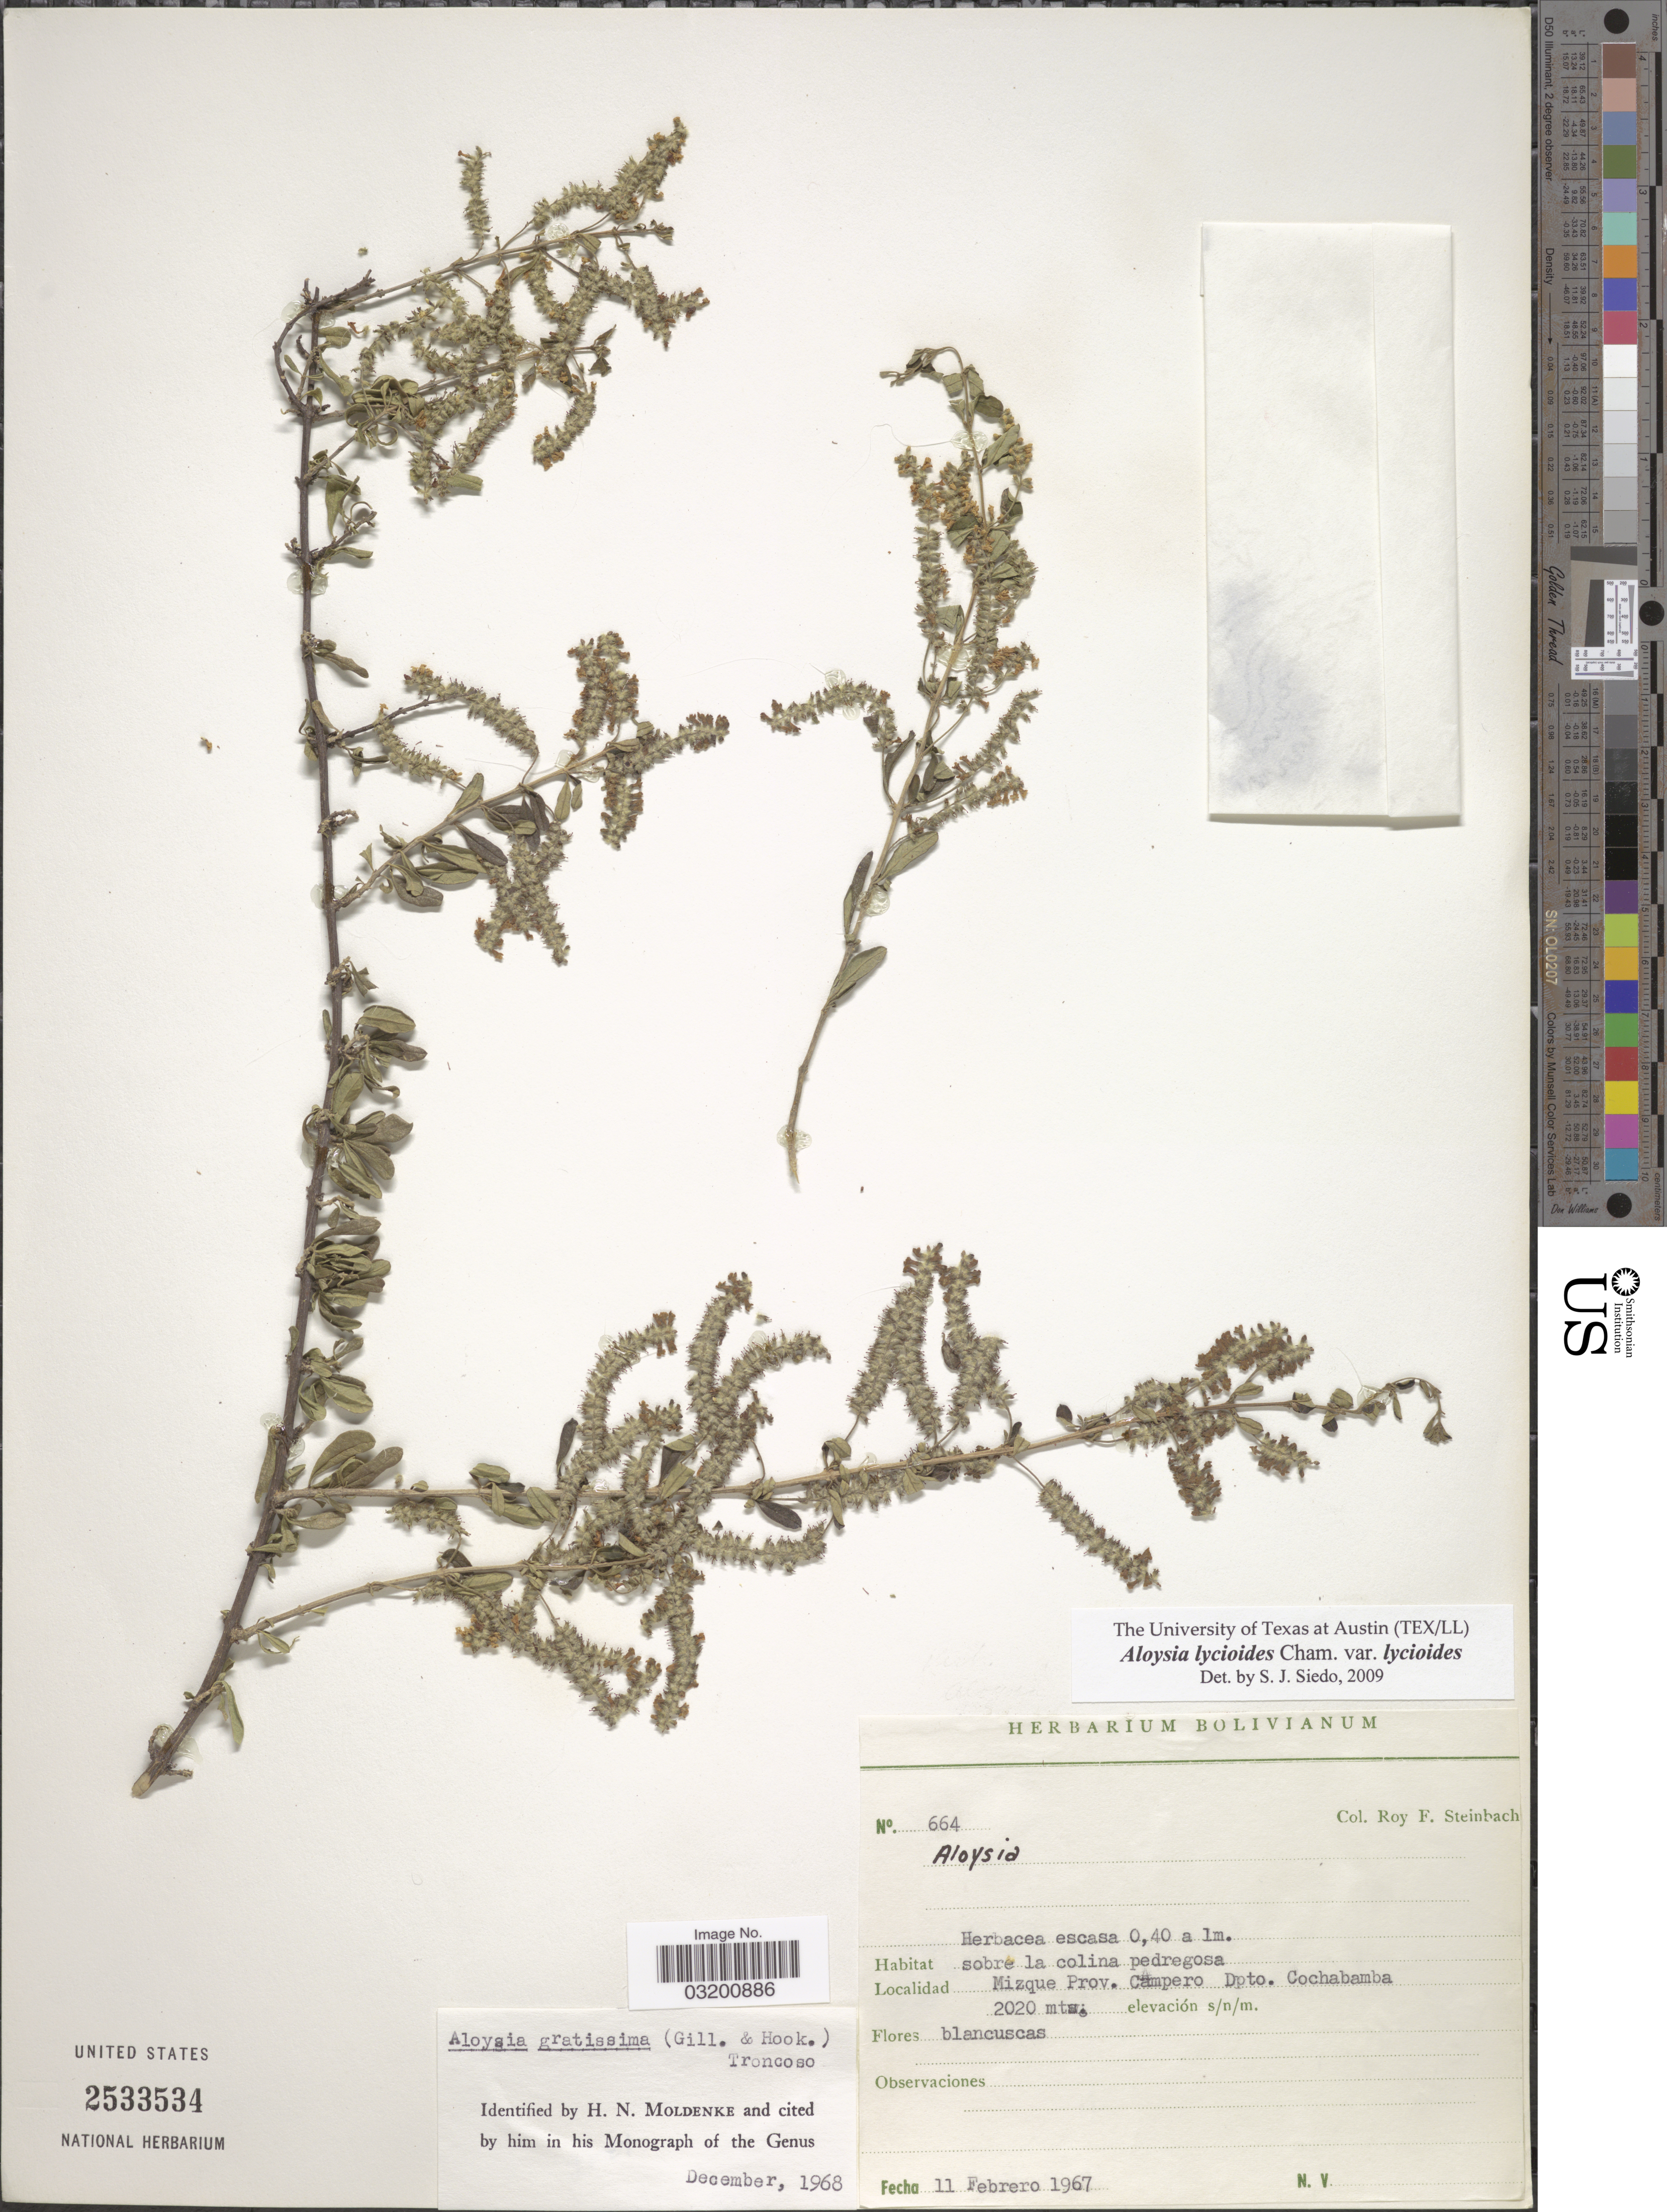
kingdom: Plantae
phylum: Tracheophyta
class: Magnoliopsida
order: Lamiales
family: Verbenaceae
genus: Aloysia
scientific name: Aloysia lycioides var. lycioides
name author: Cham.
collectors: R. F. Steinbach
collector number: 664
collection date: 1967-02-11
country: Bolivia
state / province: Cochabamba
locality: Mizque Prov. Campero Dpto. Cochabamba.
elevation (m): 2020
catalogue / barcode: US 2533534